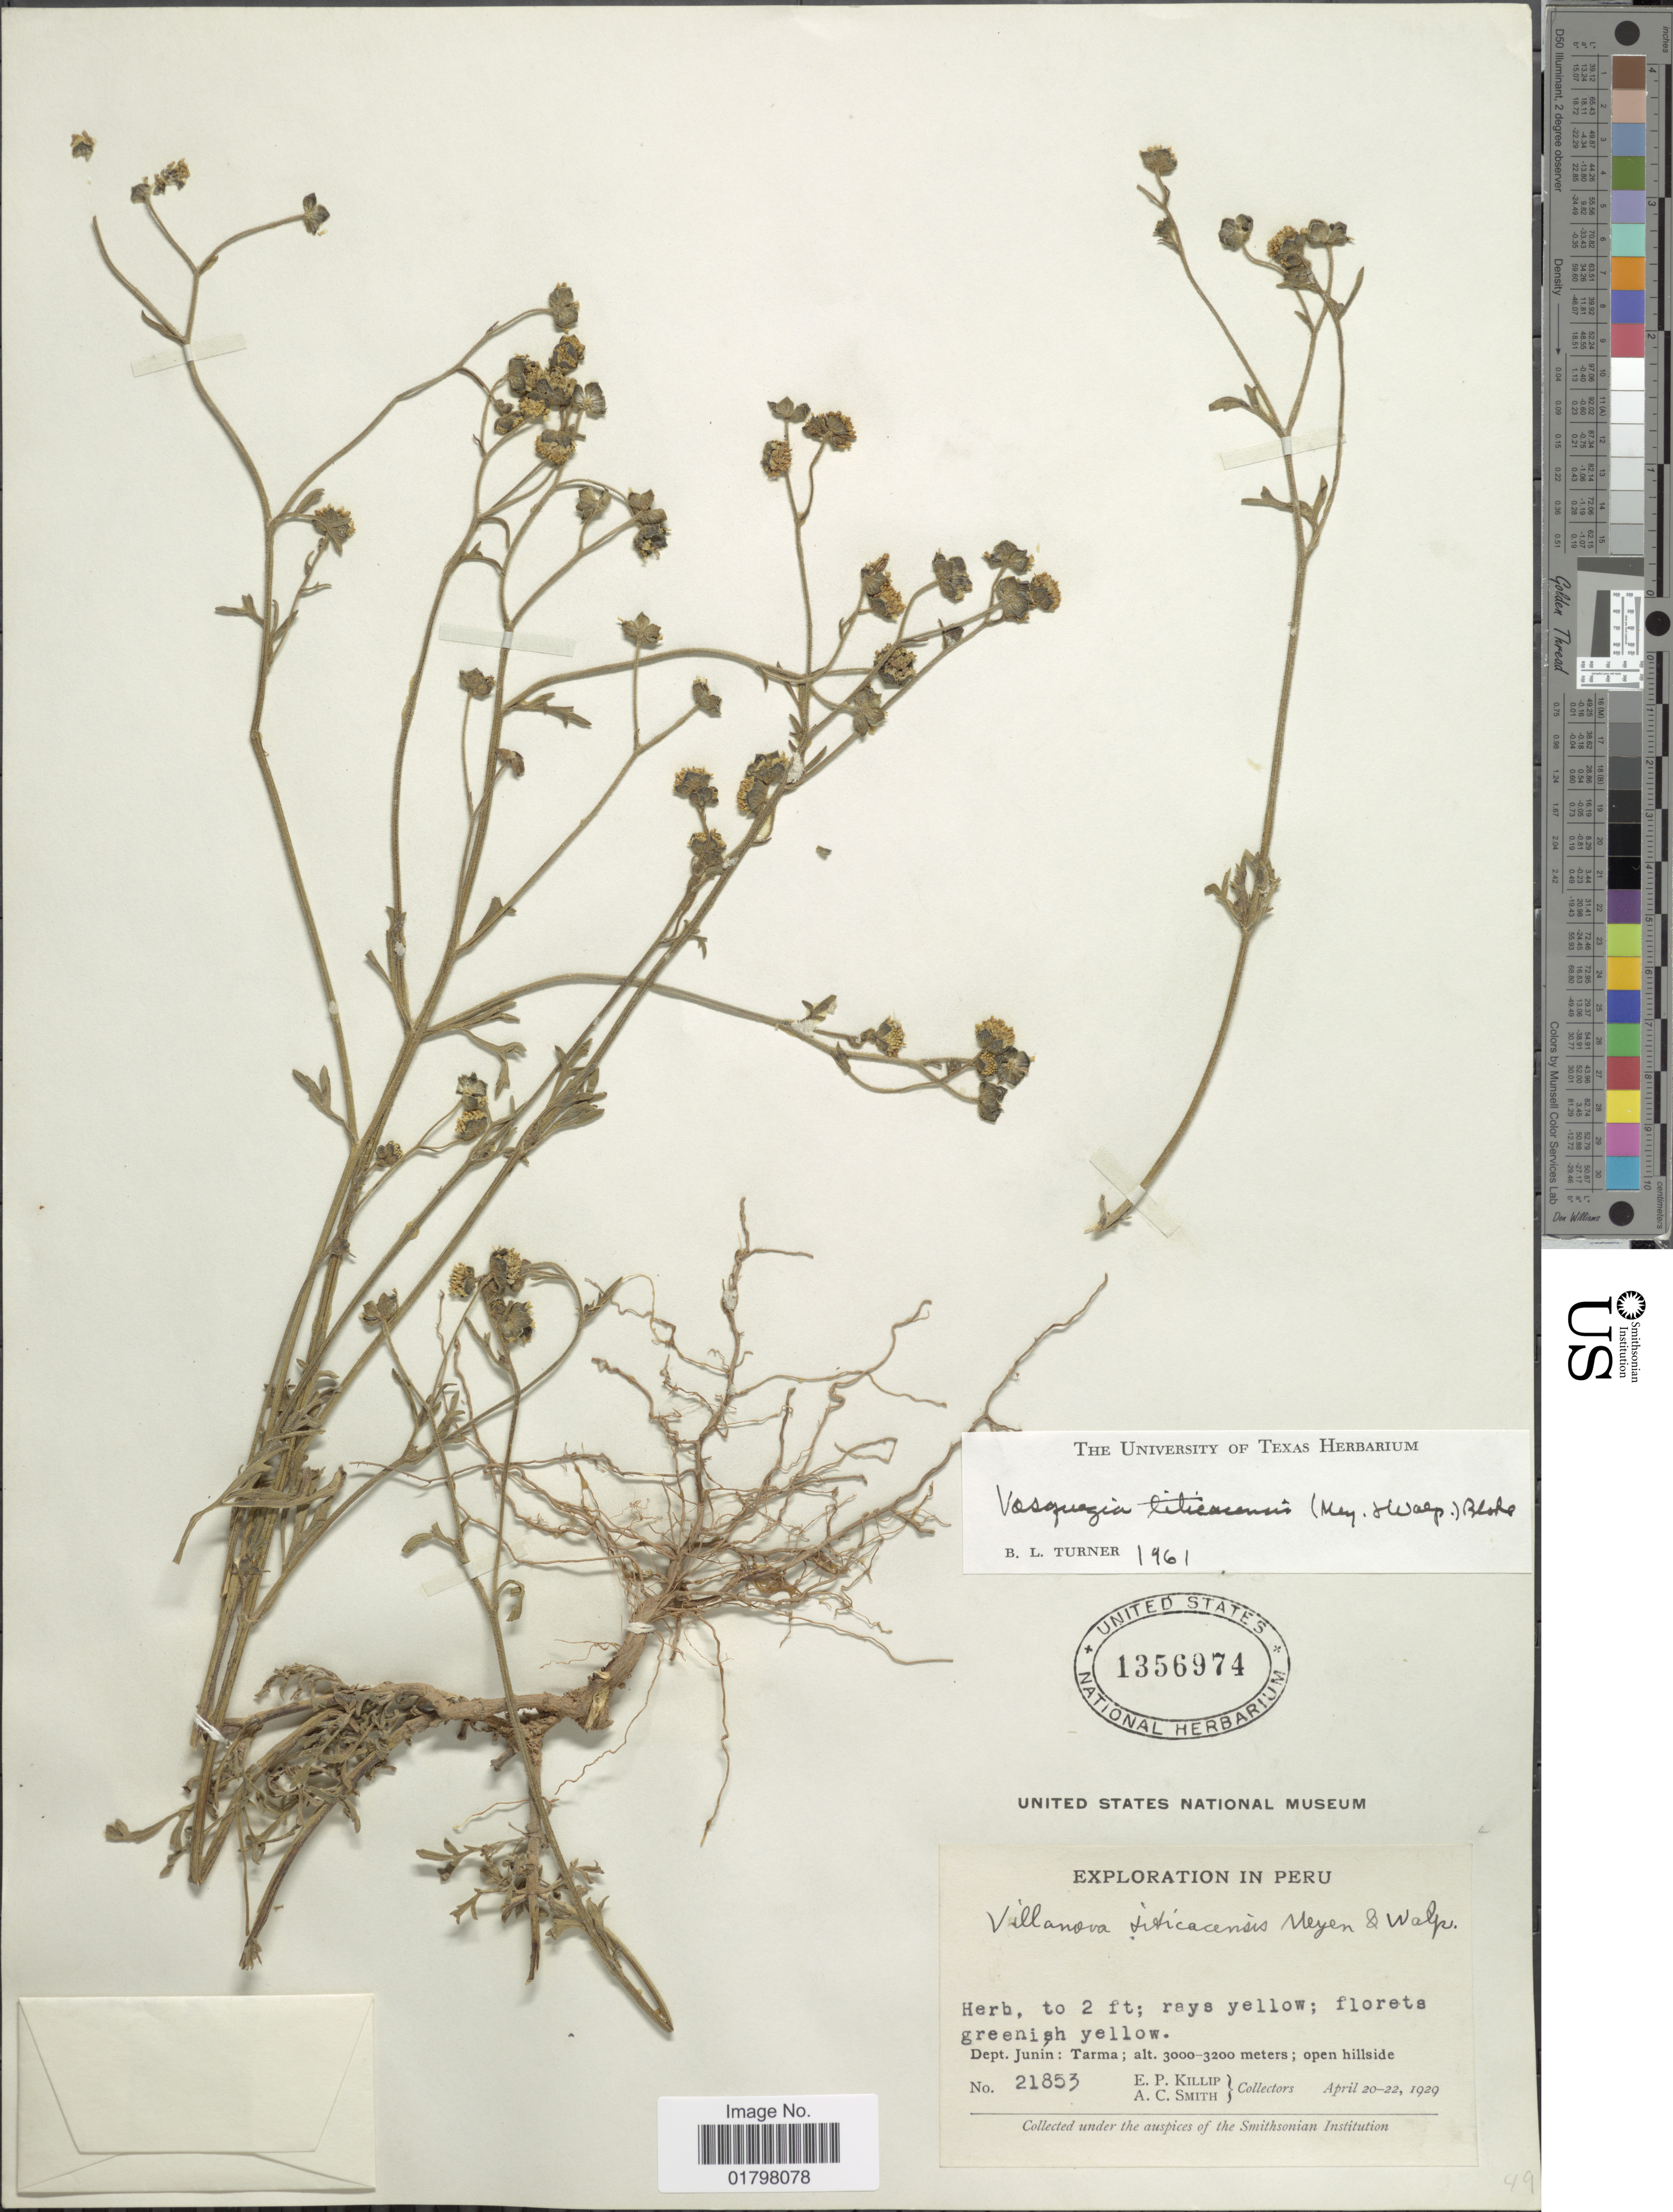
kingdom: Plantae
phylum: Tracheophyta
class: Magnoliopsida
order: Asterales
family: Asteraceae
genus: Vasquesia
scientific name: Vasquesia titicacensis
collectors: E. P. Killip & A. C. Smith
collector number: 21853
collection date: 1929-04-20/1929-04-22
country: Peru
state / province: Junín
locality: Dept. Junin: Tarma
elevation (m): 3000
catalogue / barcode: US 1356974